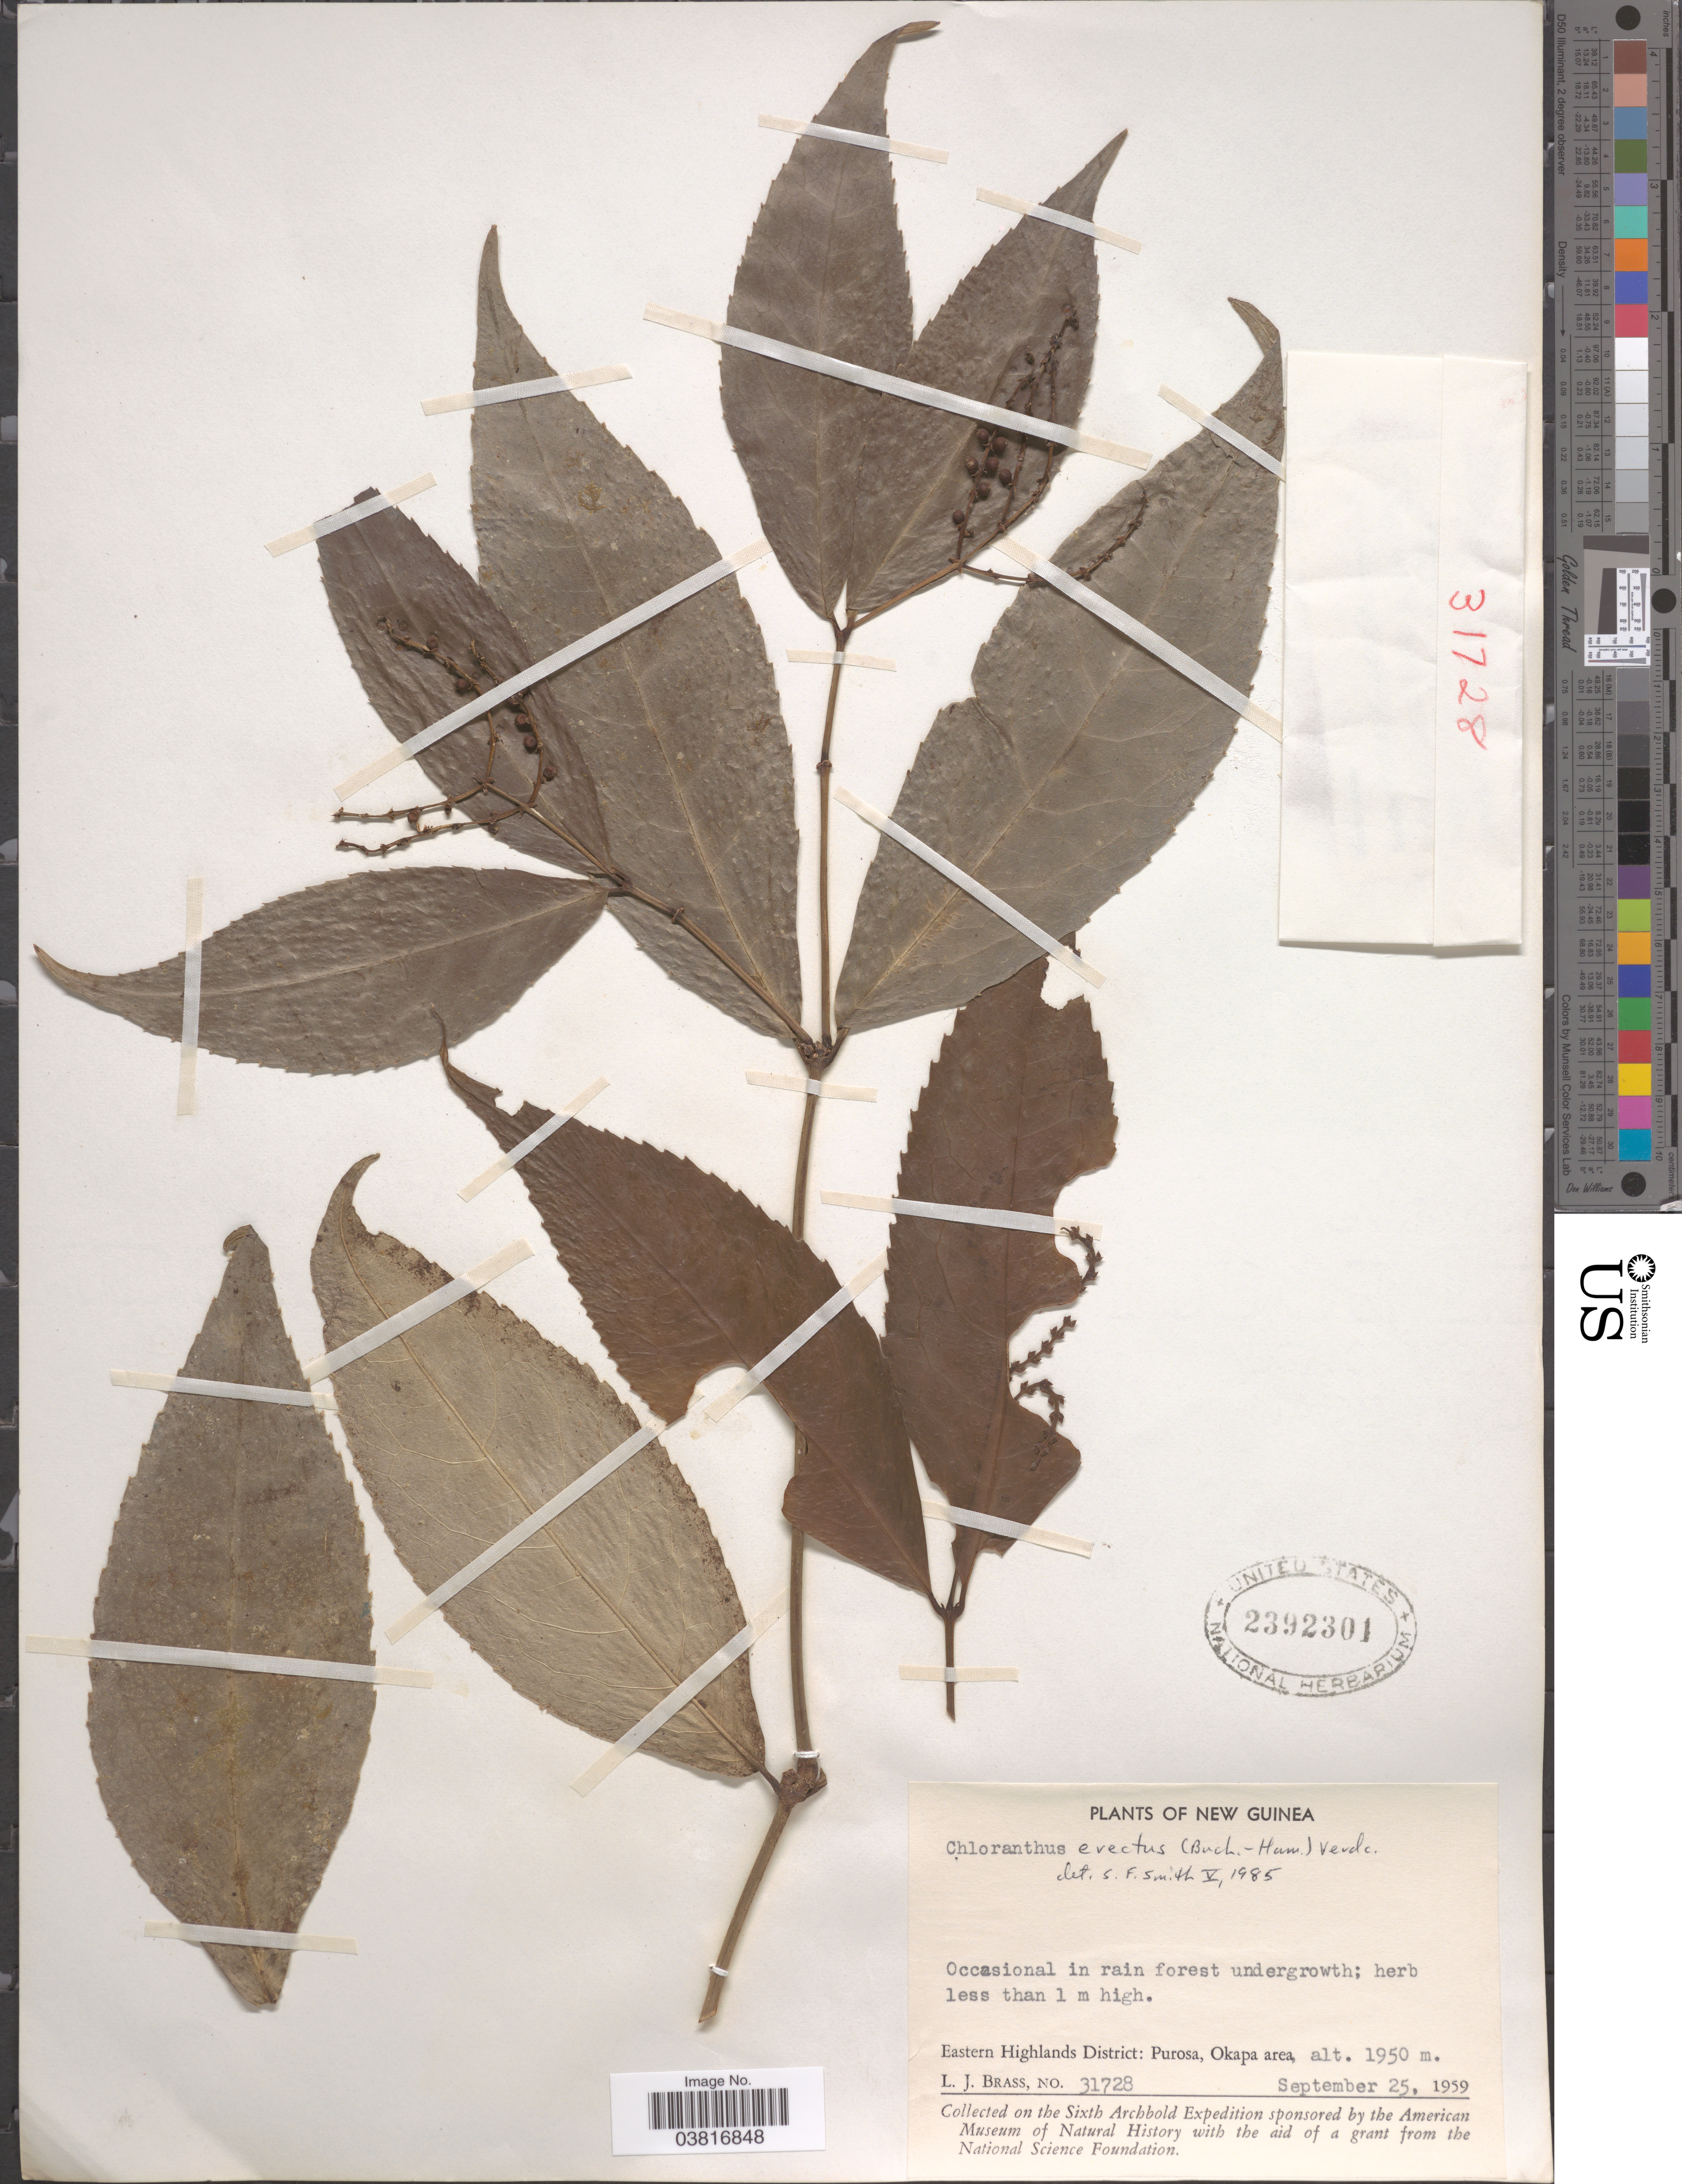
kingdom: Plantae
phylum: Tracheophyta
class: Magnoliopsida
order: Chloranthales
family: Chloranthaceae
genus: Chloranthus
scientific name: Chloranthus erectus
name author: (Buch.-Ham.) Verdc.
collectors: L. J. Brass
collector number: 31728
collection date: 1959-09-25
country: Papua New Guinea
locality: New Guinea. Eastern Highlands District; Purosa, Okapa area.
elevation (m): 1950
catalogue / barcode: US 2392301